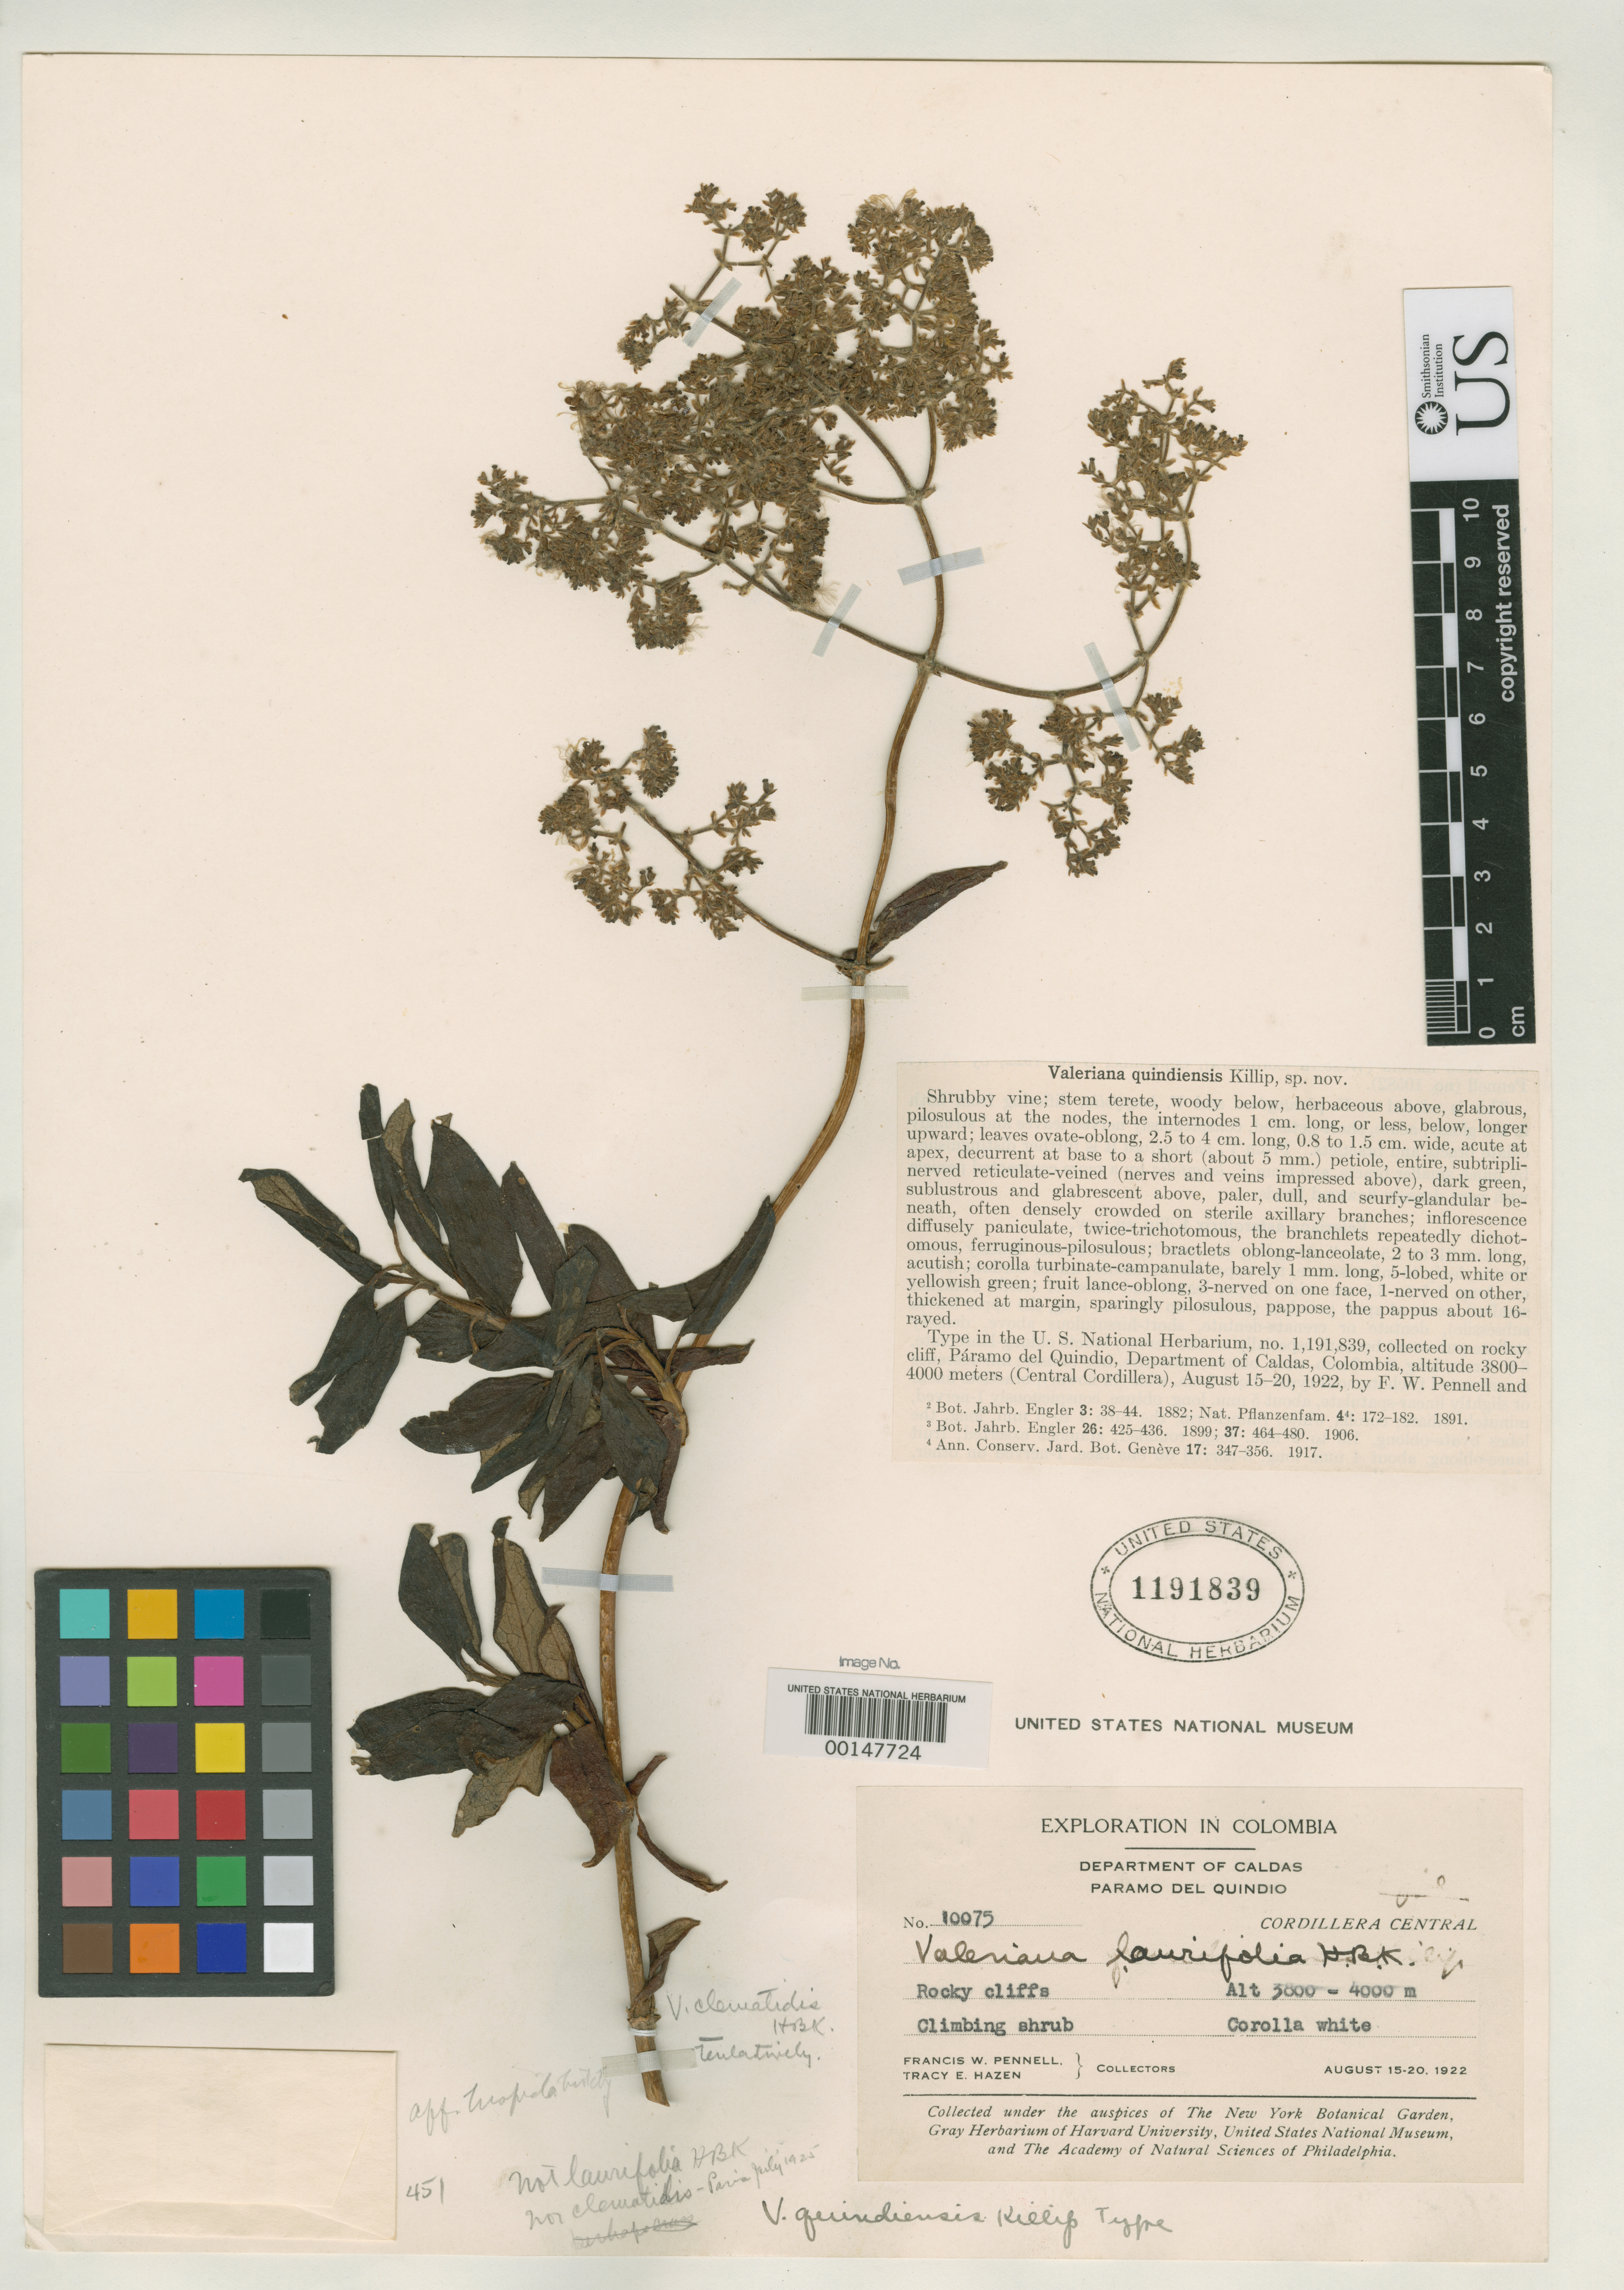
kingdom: Plantae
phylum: Tracheophyta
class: Magnoliopsida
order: Dipsacales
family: Caprifoliaceae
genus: Valeriana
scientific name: Valeriana quindiensis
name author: Killip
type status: Holotype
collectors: F. W. Pennell & T. E. Hazen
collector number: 10075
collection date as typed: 15 Aug 1922 to 20 Aug 1922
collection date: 1922-08-15/1922-08-20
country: Colombia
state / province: Caldas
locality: Central Cordillera, Paramo del Quindo.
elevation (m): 3800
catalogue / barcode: US 1191839